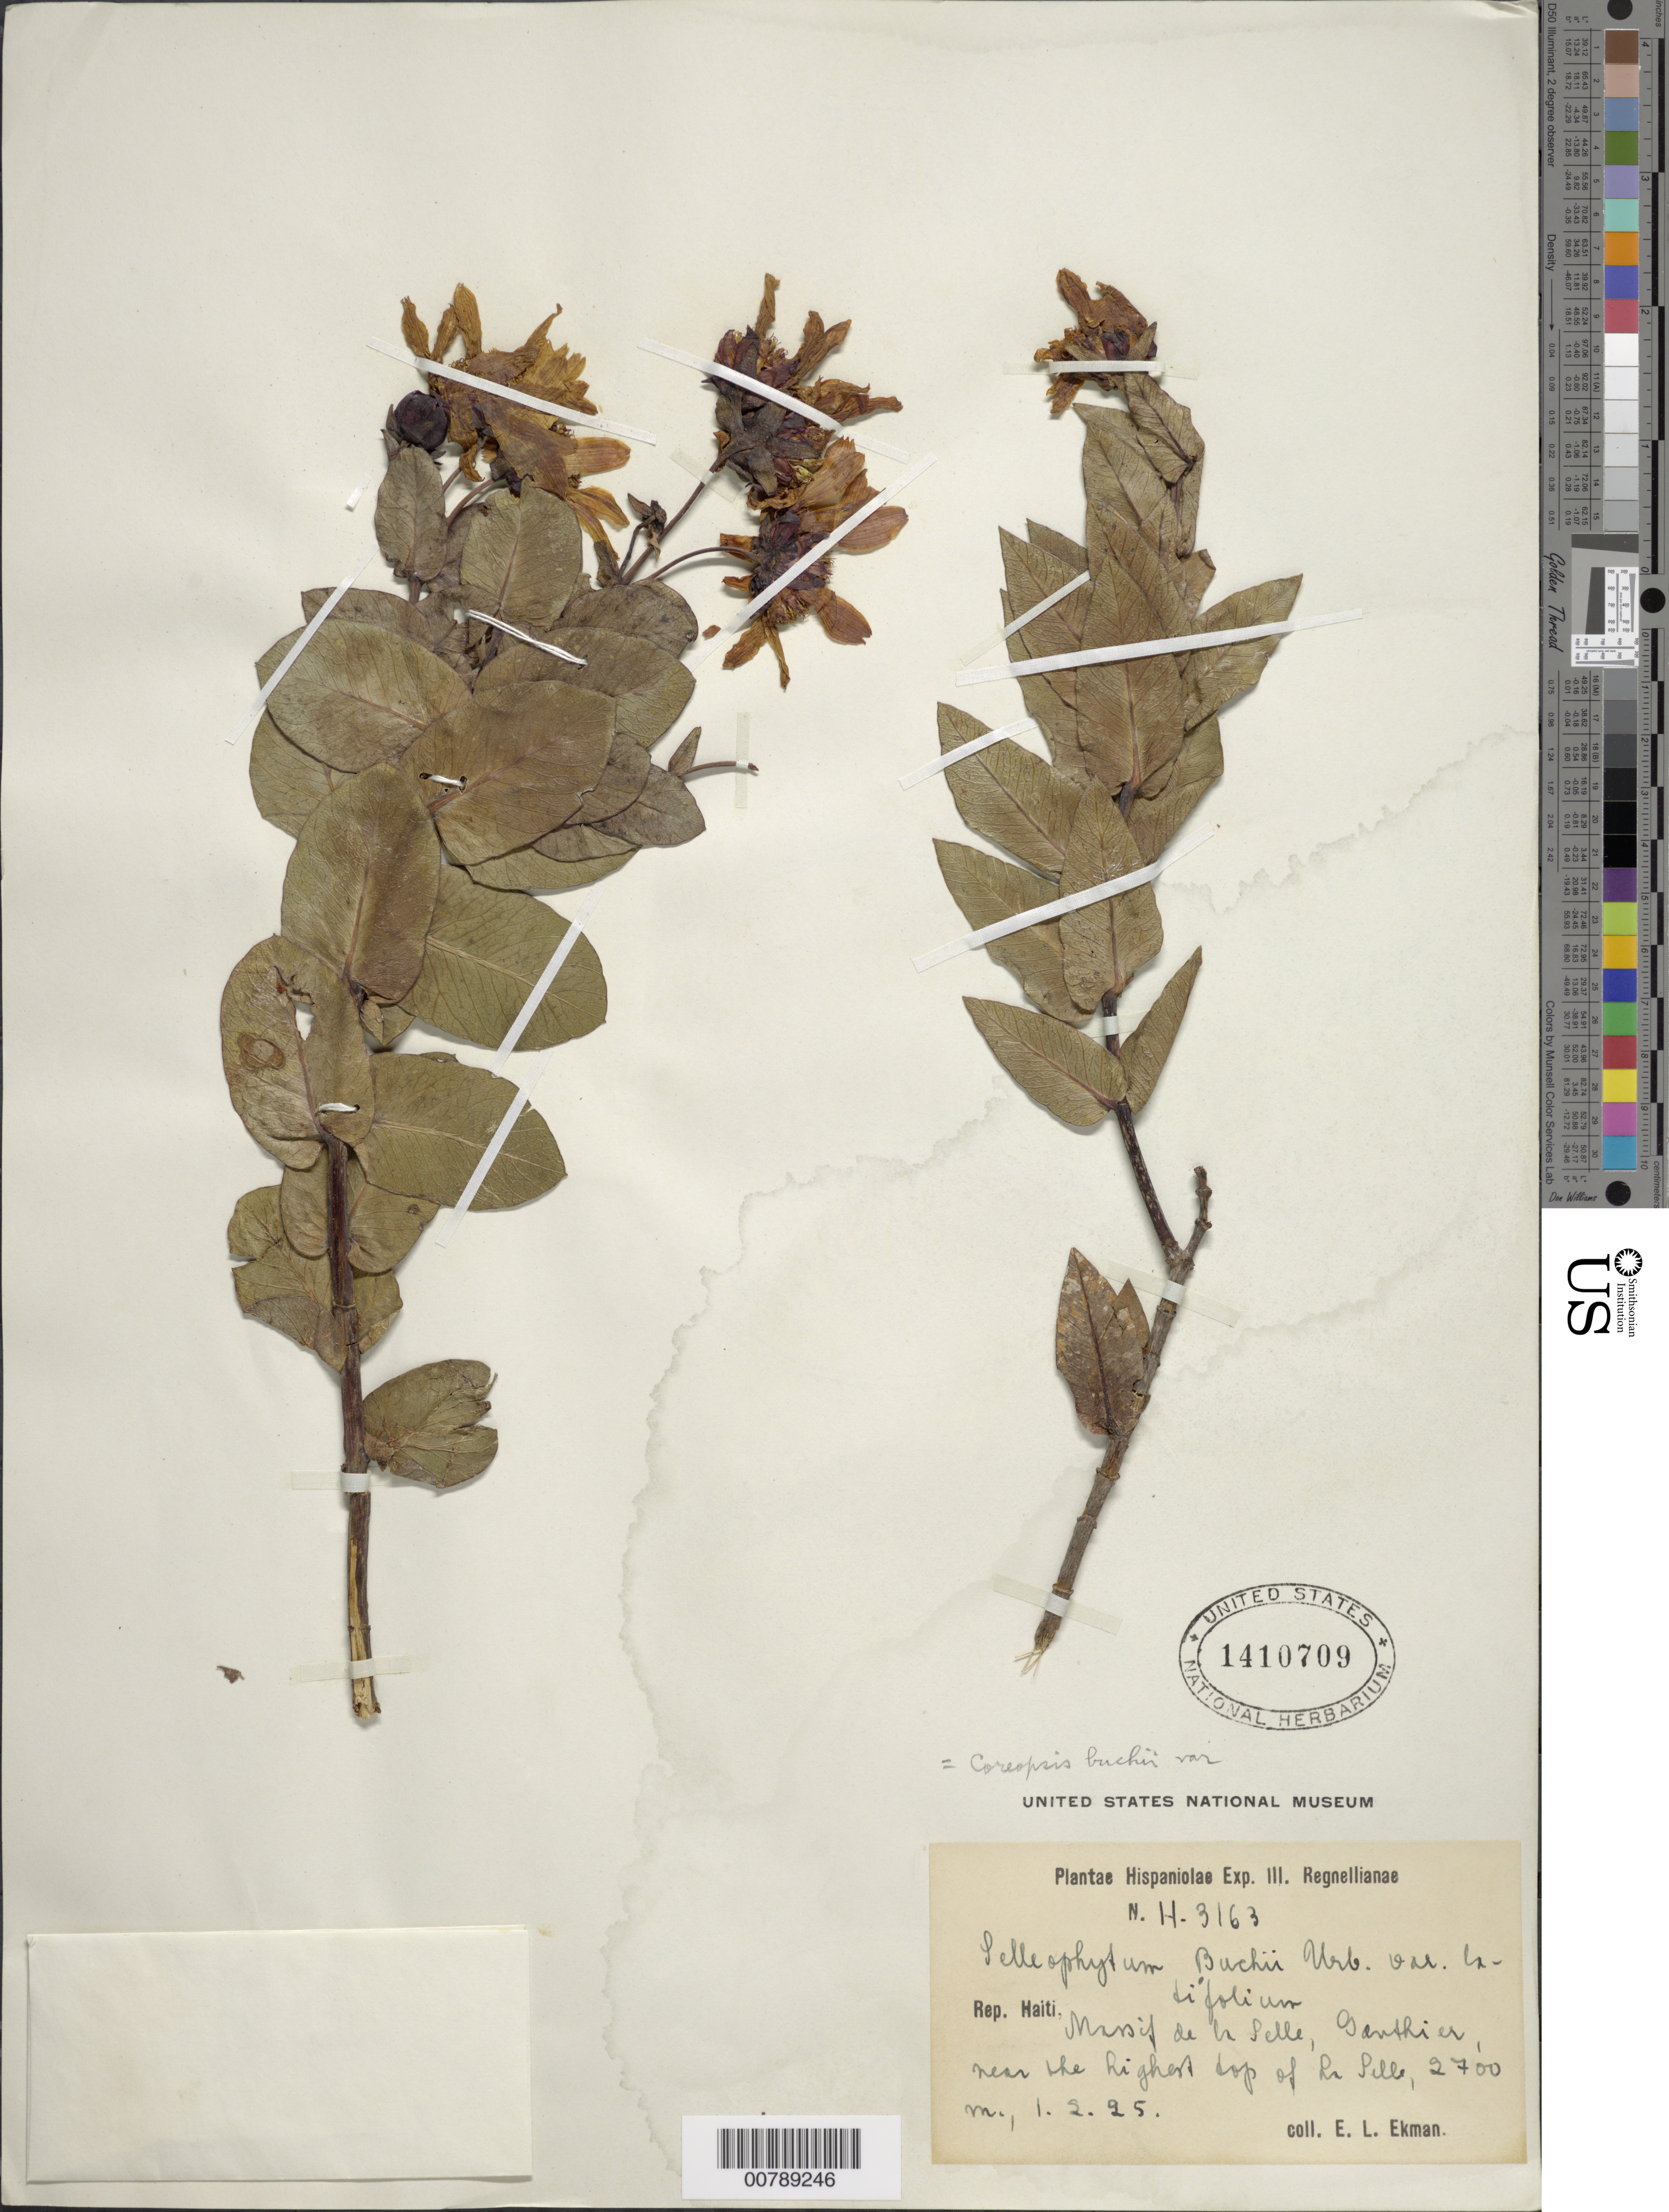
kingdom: Plantae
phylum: Tracheophyta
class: Magnoliopsida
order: Asterales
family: Asteraceae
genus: Coreopsis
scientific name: Coreopsis buchii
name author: (Urb.) S.F. Blake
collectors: E. L. Ekman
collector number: H 3163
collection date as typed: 01 Feb 1925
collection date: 1925-02-01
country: Haiti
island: Hispaniola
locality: Massif de la Selle, Ganthier, near the highest top of La Selle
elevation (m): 2700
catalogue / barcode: US 1410709